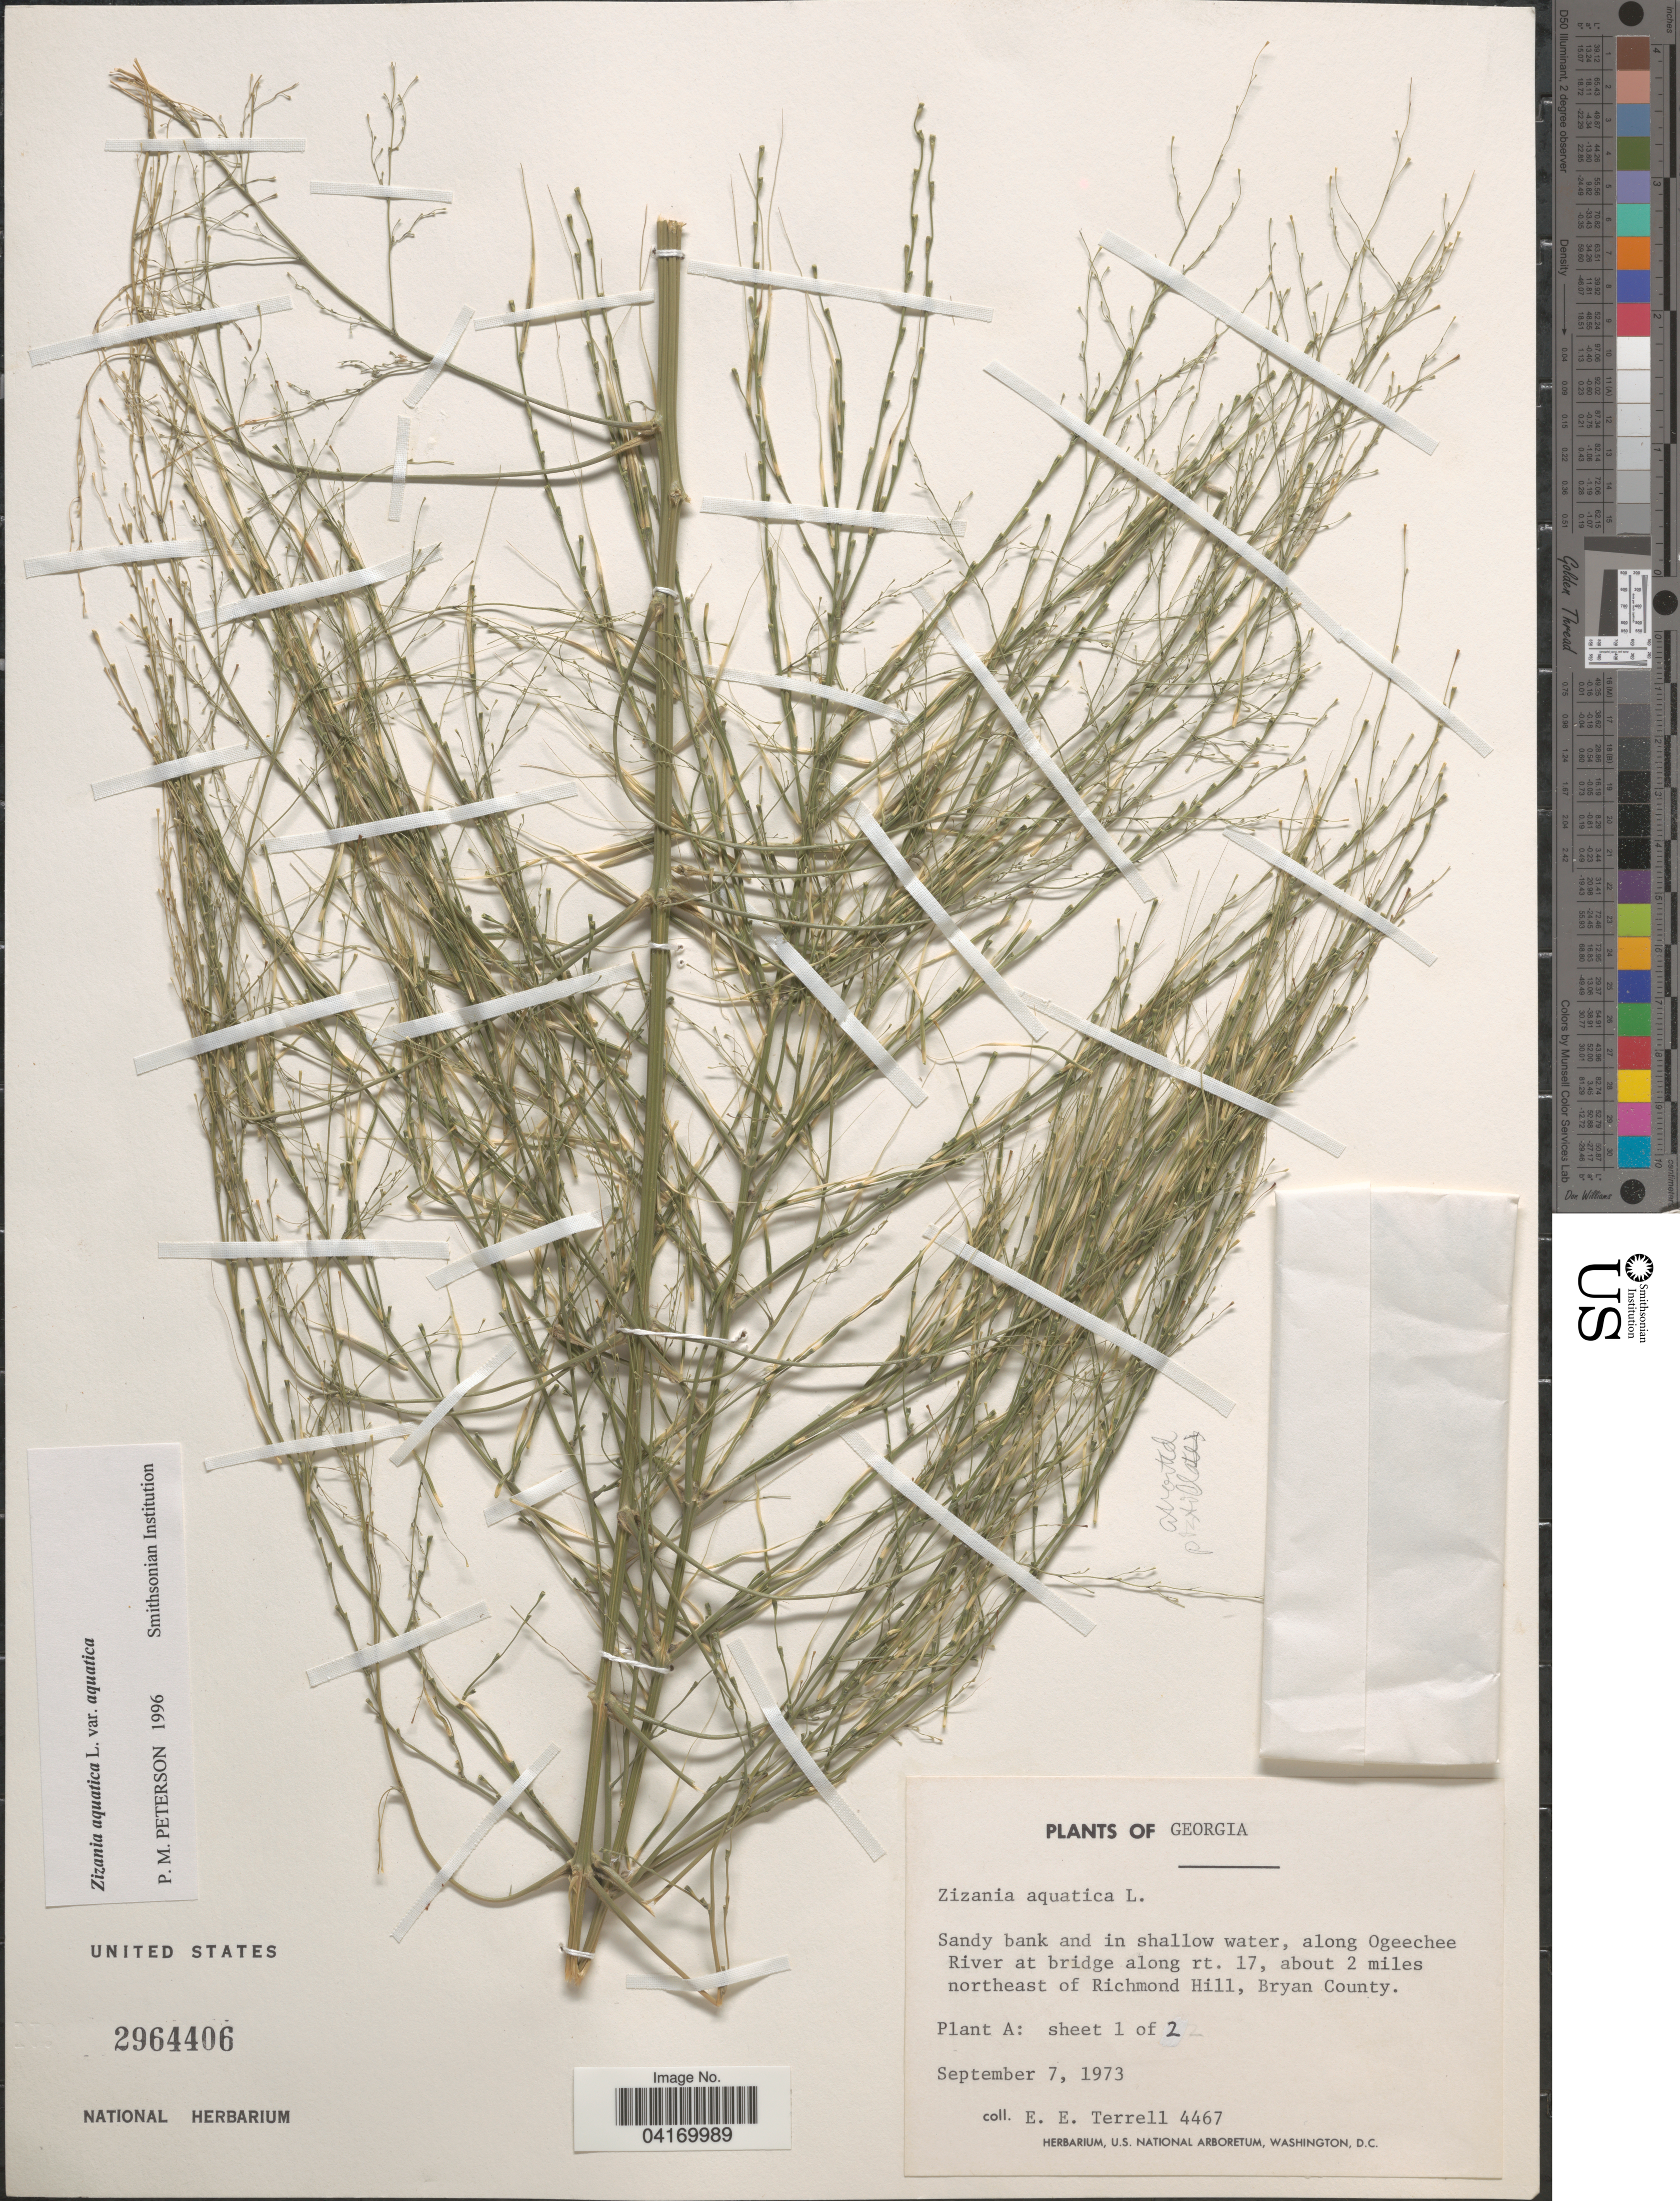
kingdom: Plantae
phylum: Tracheophyta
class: Liliopsida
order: Poales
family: Poaceae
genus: Zizania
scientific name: Zizania aquatica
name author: L.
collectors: E. E. Terrell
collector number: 4467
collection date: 1973-09-07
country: United States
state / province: Georgia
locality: Sandy bank and in shallow water, along Ogeechee River at bridge along rt. 17, about 2 miles northeast of Richmond Hill, Bryan County.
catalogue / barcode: US 2964406